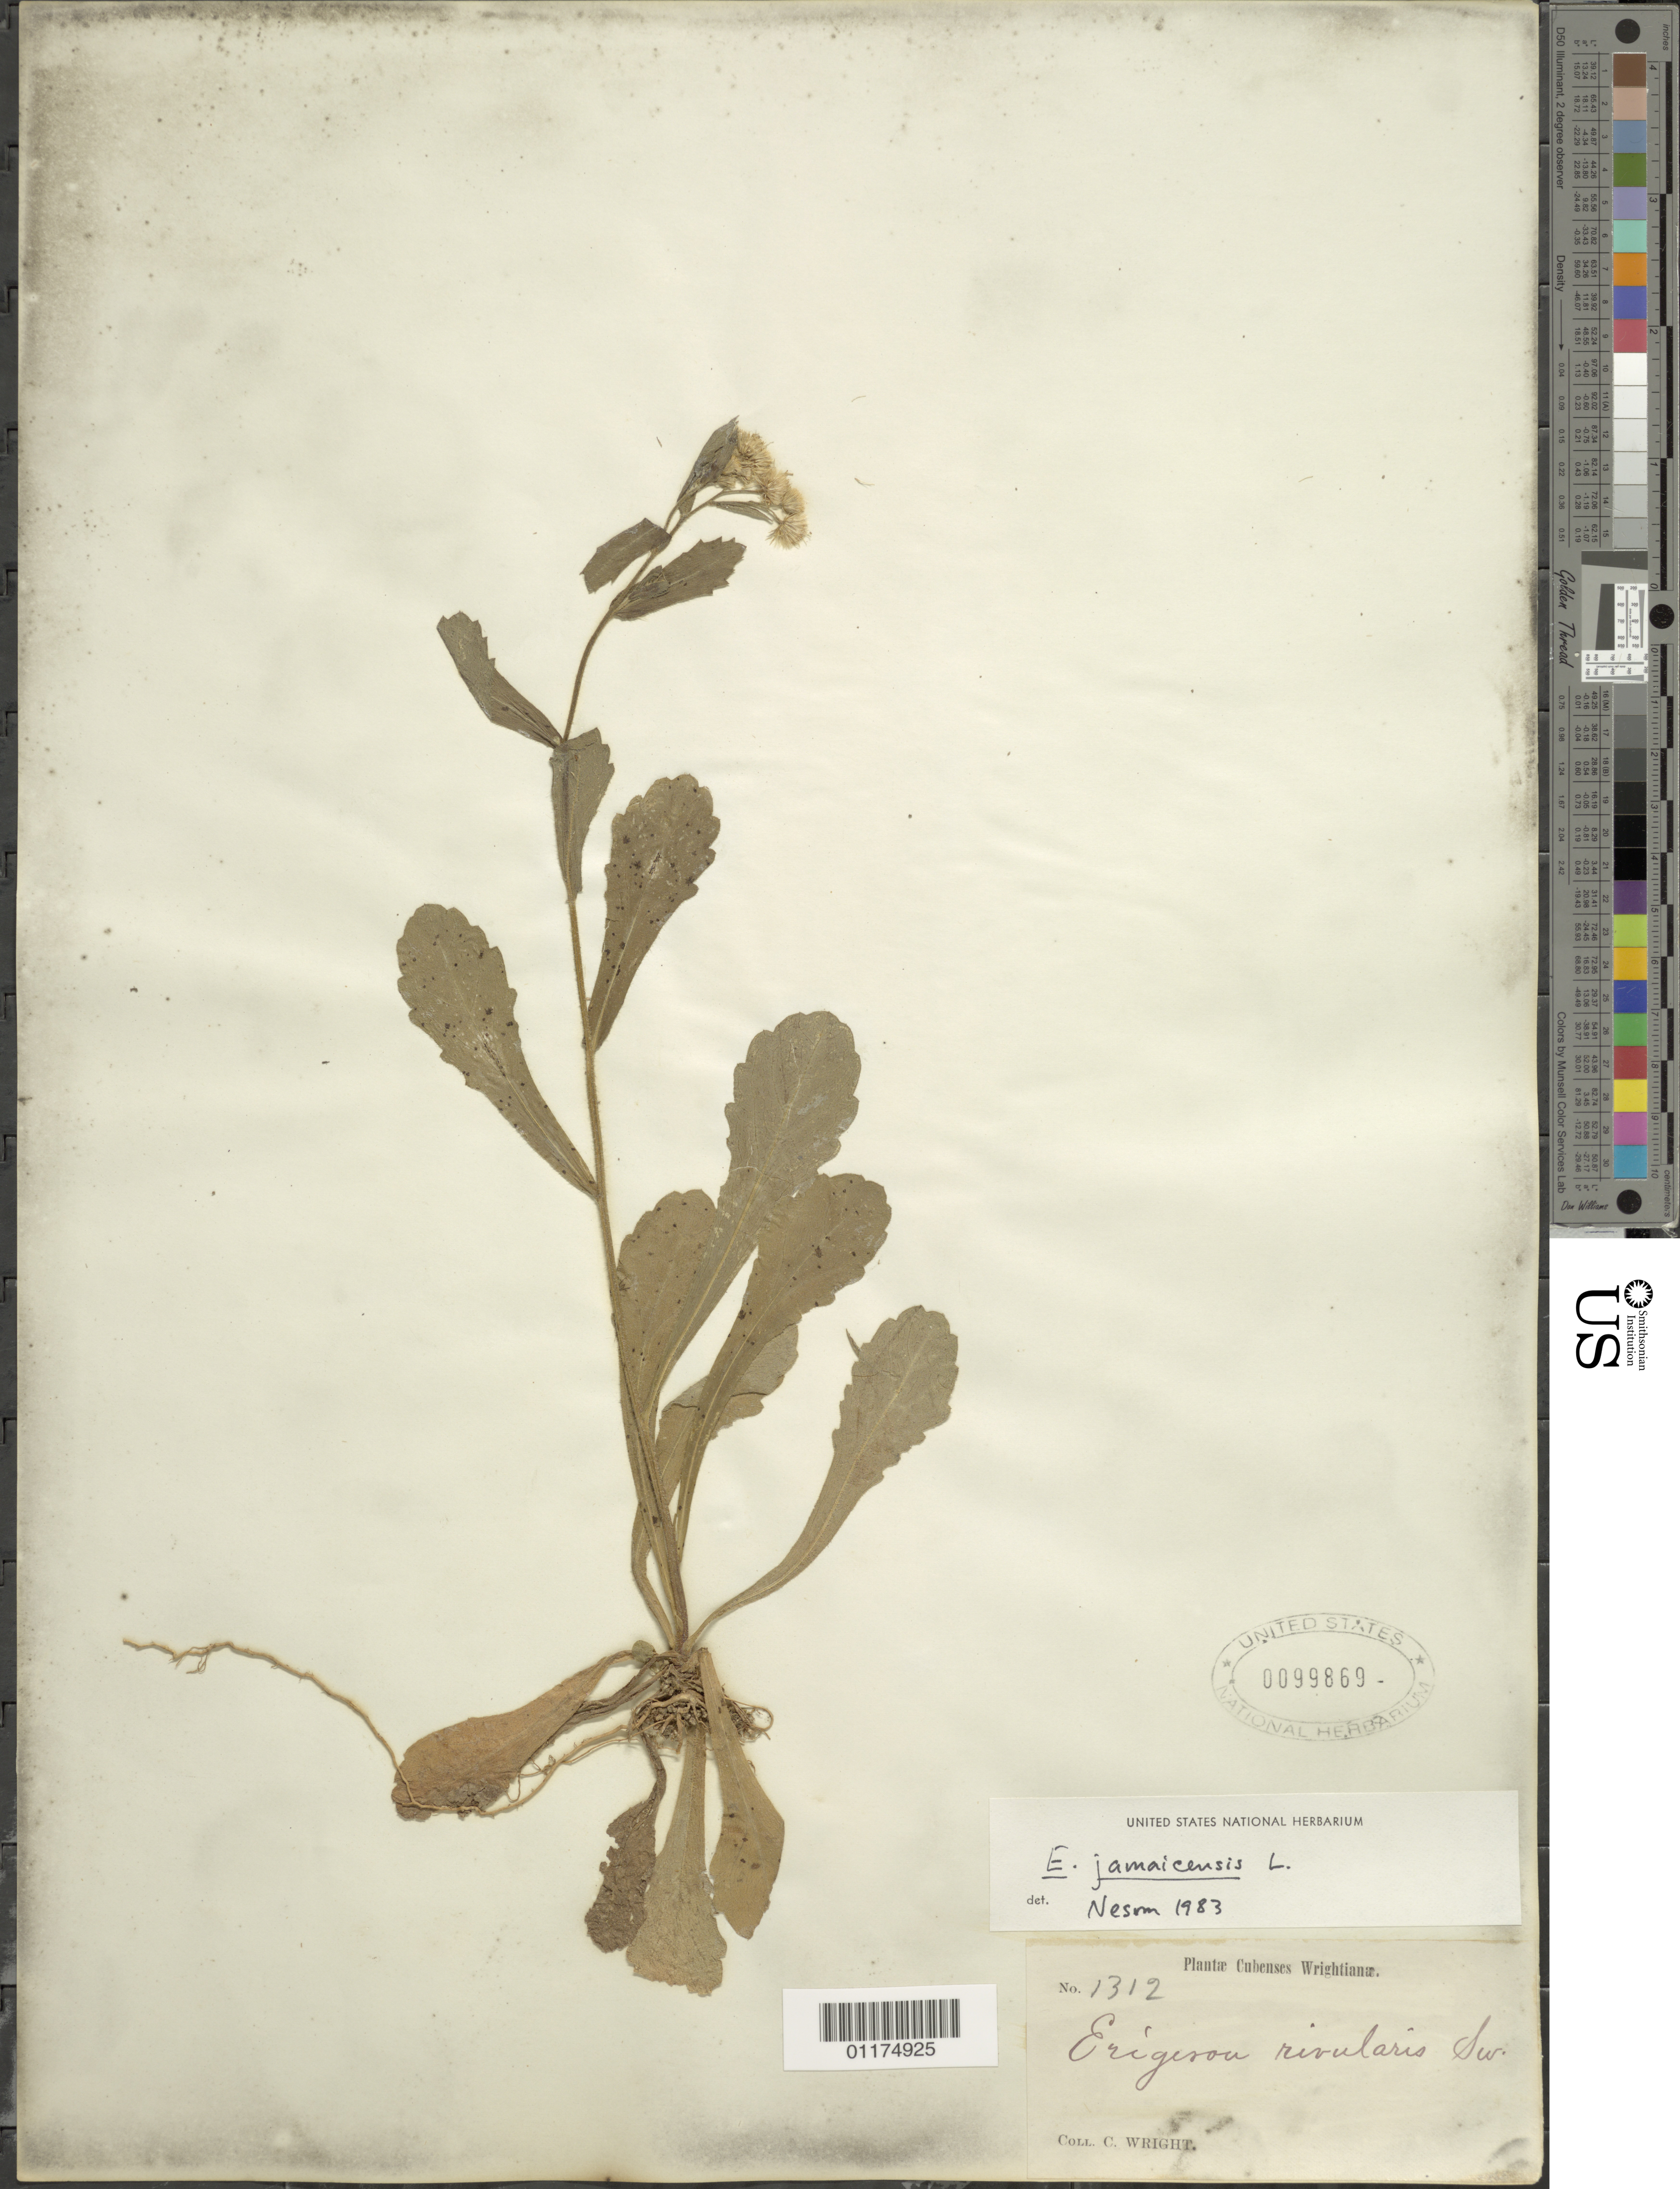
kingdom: Plantae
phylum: Tracheophyta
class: Magnoliopsida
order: Asterales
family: Asteraceae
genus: Erigeron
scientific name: Erigeron jamaicensis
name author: L.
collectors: C. Wright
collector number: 1312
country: Cuba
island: Cuba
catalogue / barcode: US 99869